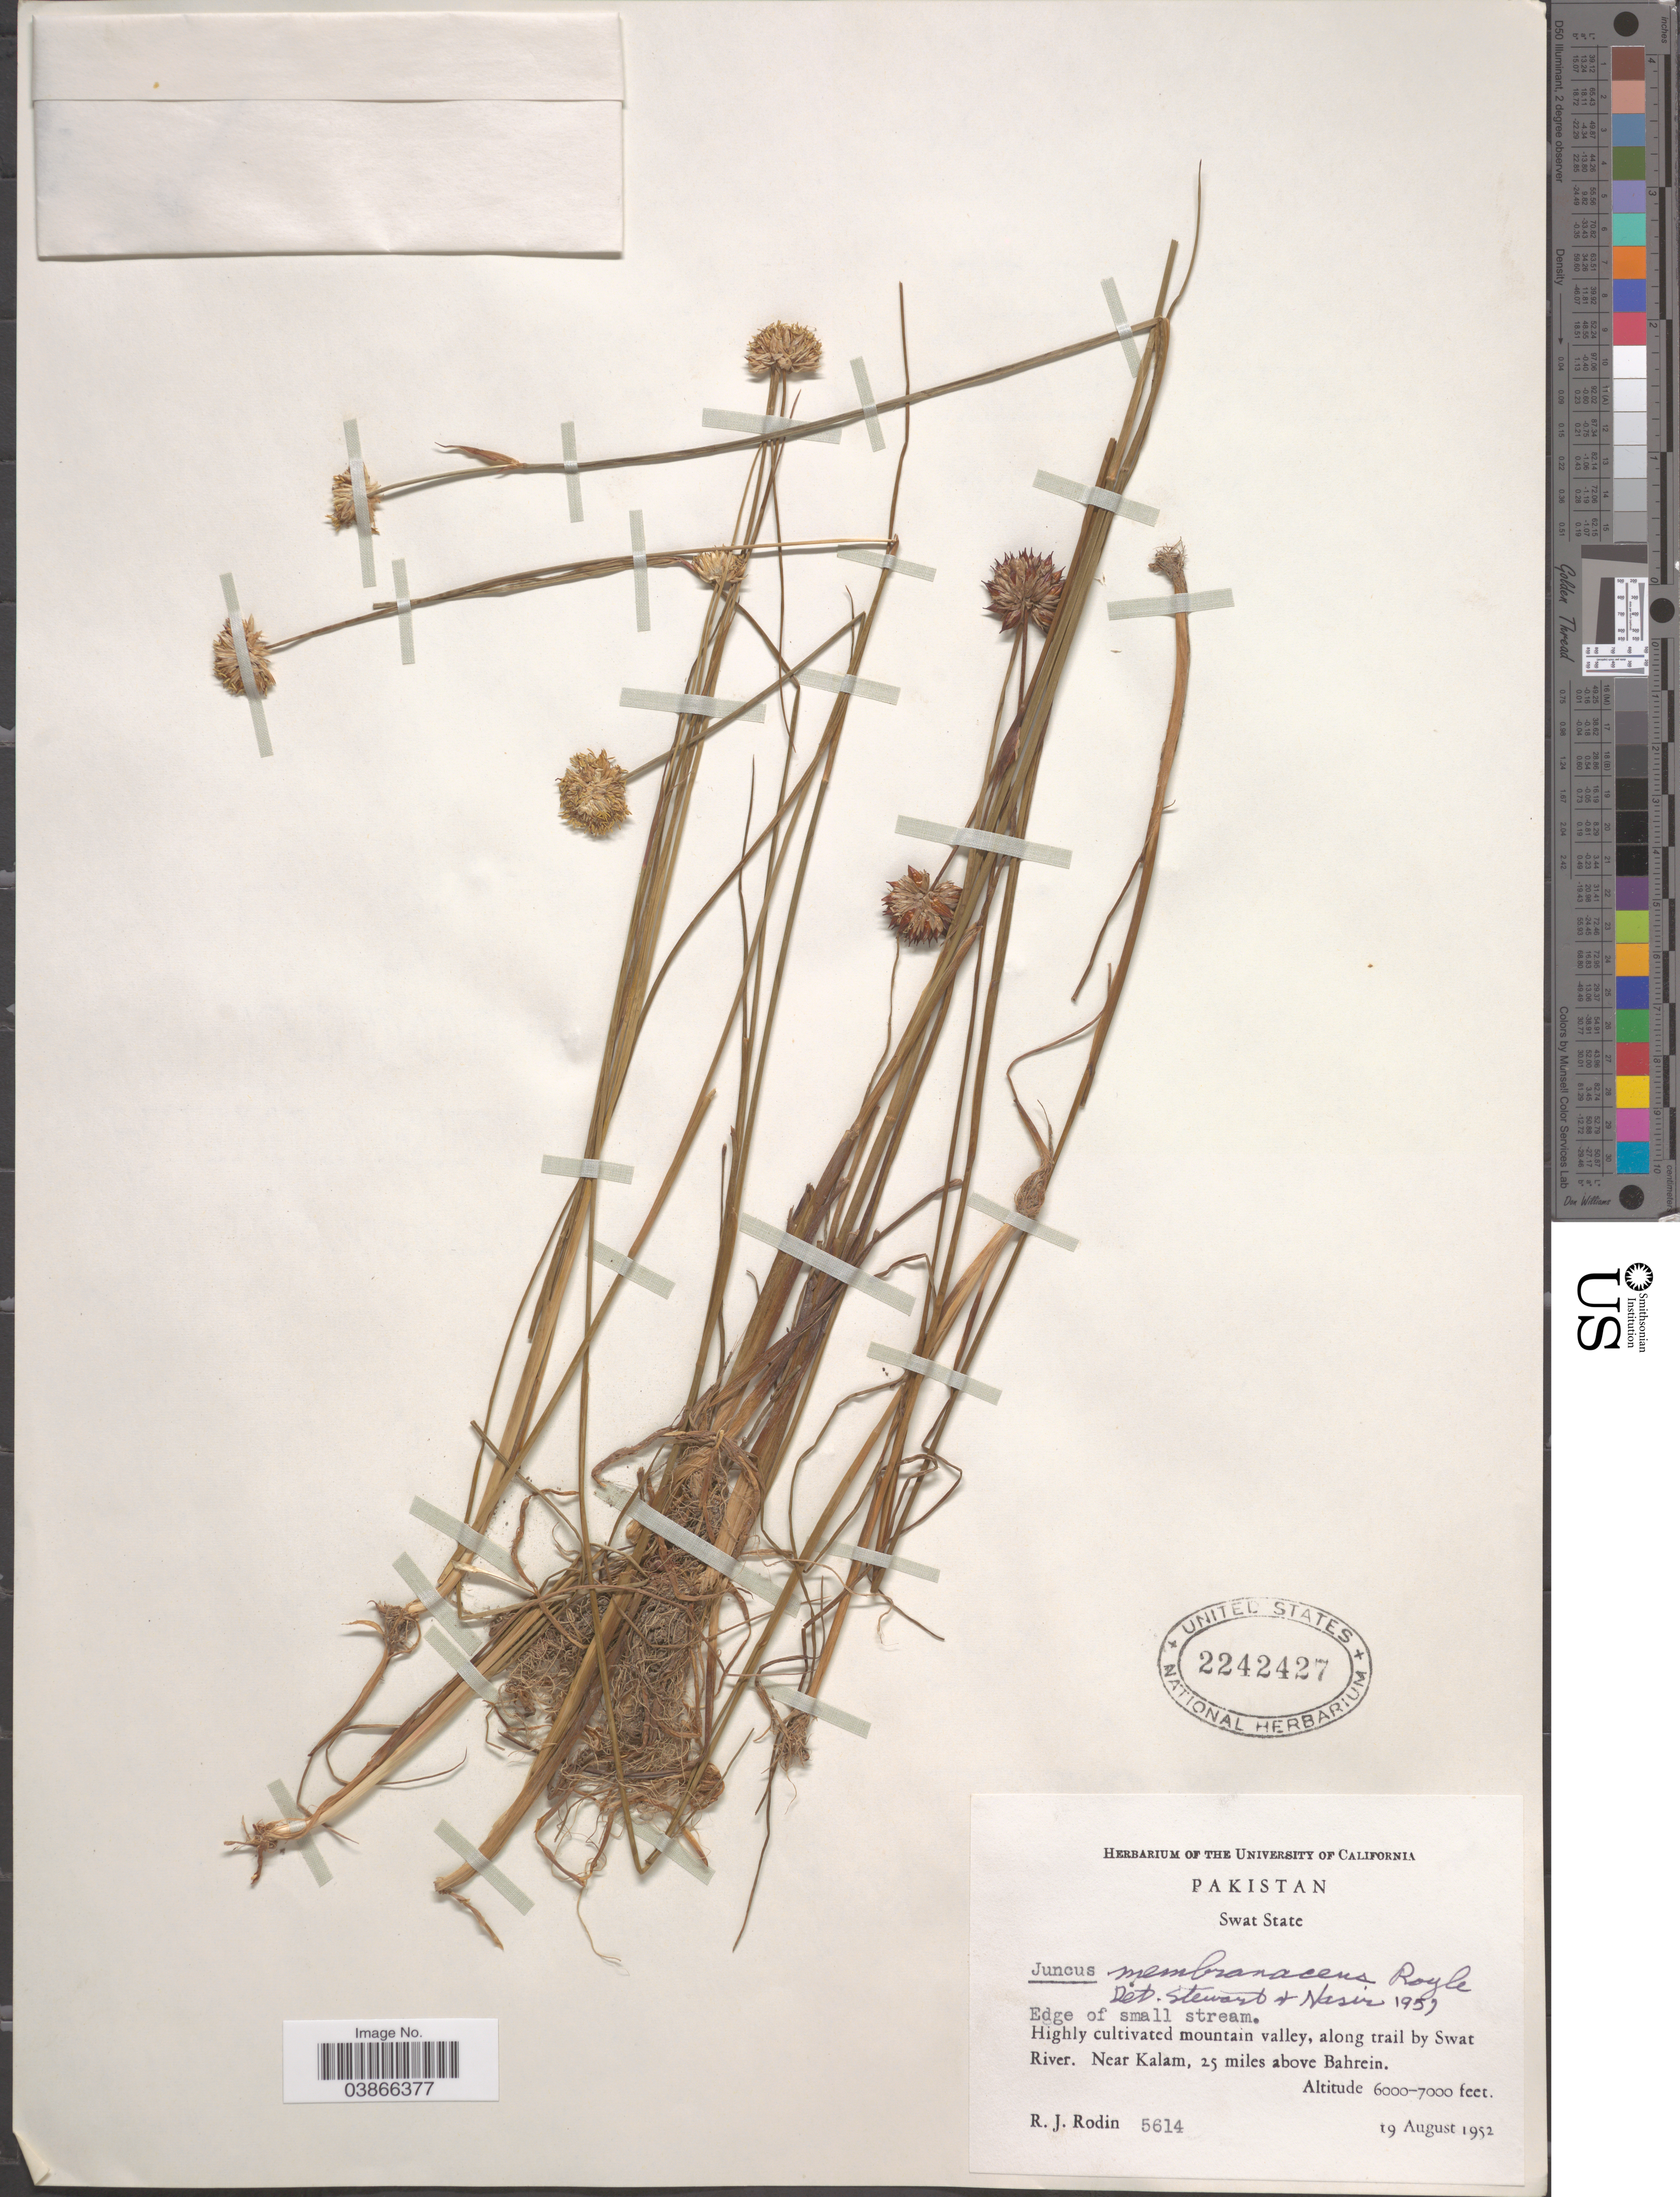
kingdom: Plantae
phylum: Tracheophyta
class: Liliopsida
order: Poales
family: Juncaceae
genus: Juncus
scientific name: Juncus membranaceus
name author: Royle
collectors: R. J. Rodin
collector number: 5614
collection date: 1952-08-19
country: Pakistan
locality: Swat State. Highly cultivated mountain valley, along trail by Swat River. Near Kalam, 25 miles above Bahrein.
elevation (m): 1829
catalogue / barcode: US 2242427